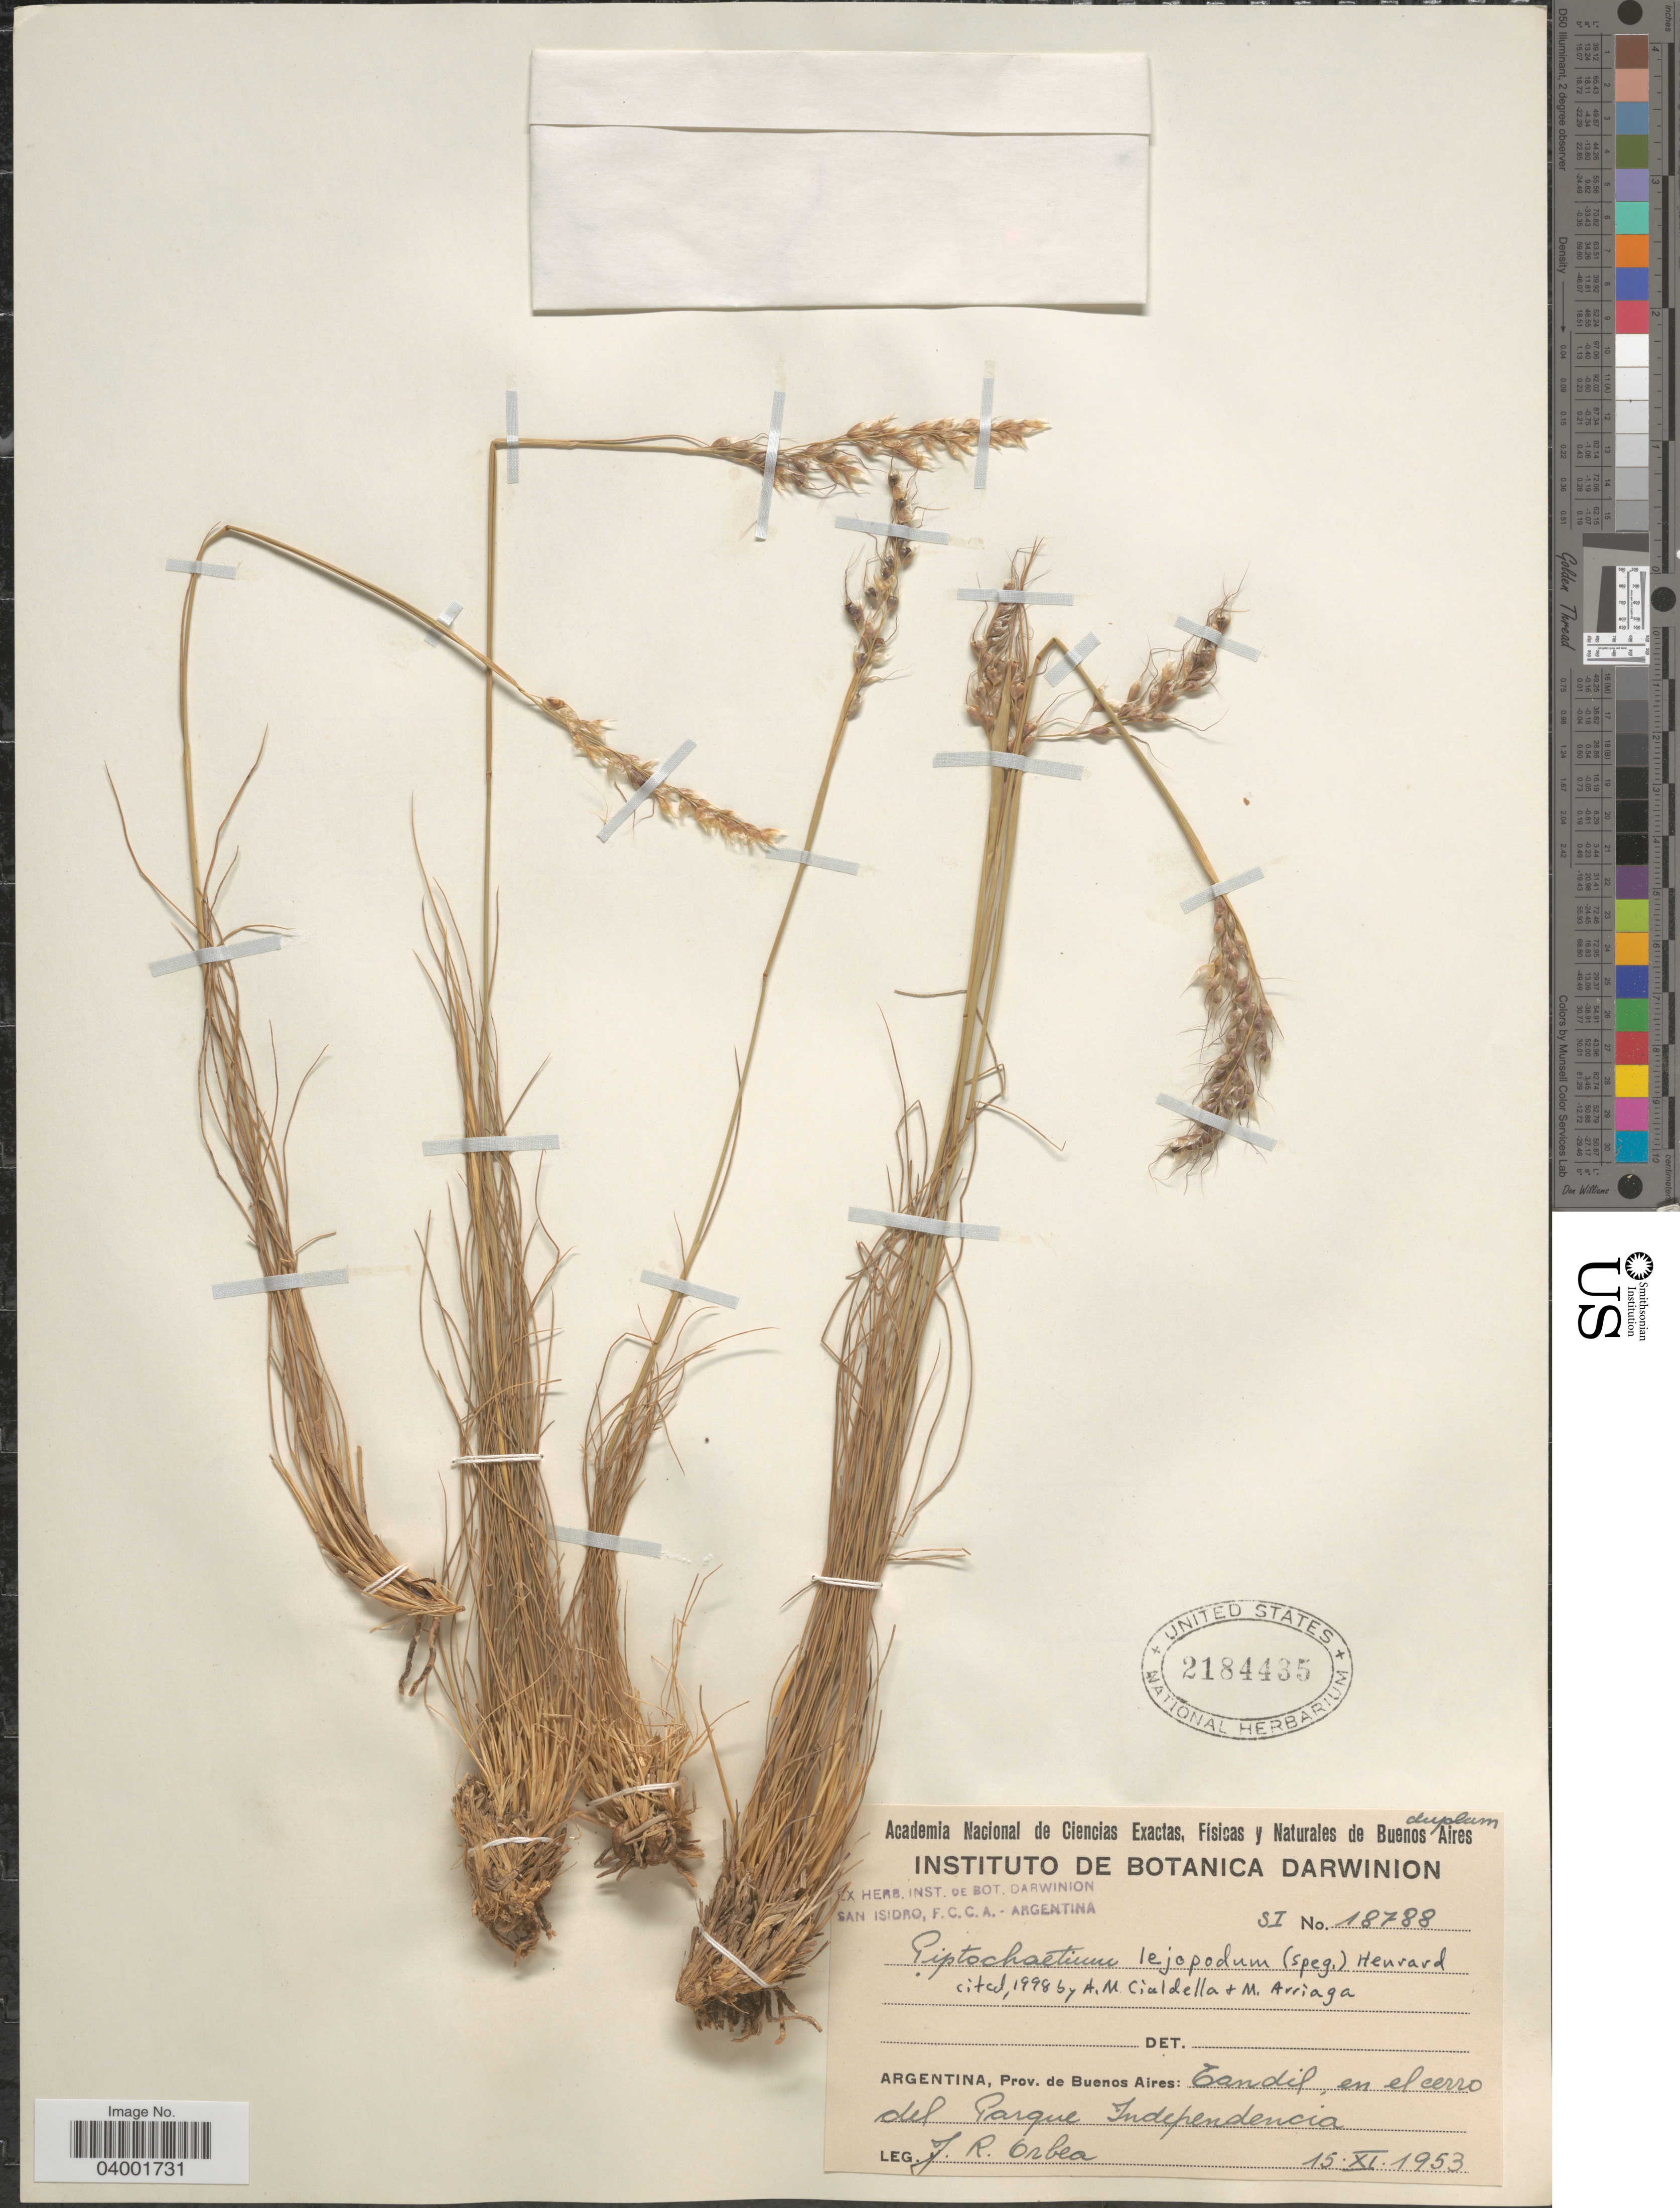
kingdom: Plantae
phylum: Tracheophyta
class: Liliopsida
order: Poales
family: Poaceae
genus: Piptochaetium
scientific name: Piptochaetium leiopodum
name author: (Speg.) Henr.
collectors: J. Orbea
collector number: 18788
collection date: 1953-11-15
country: Argentina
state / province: Buenos Aires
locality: Tandil, en el cerro del Parque Independencia.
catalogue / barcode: US 2184435